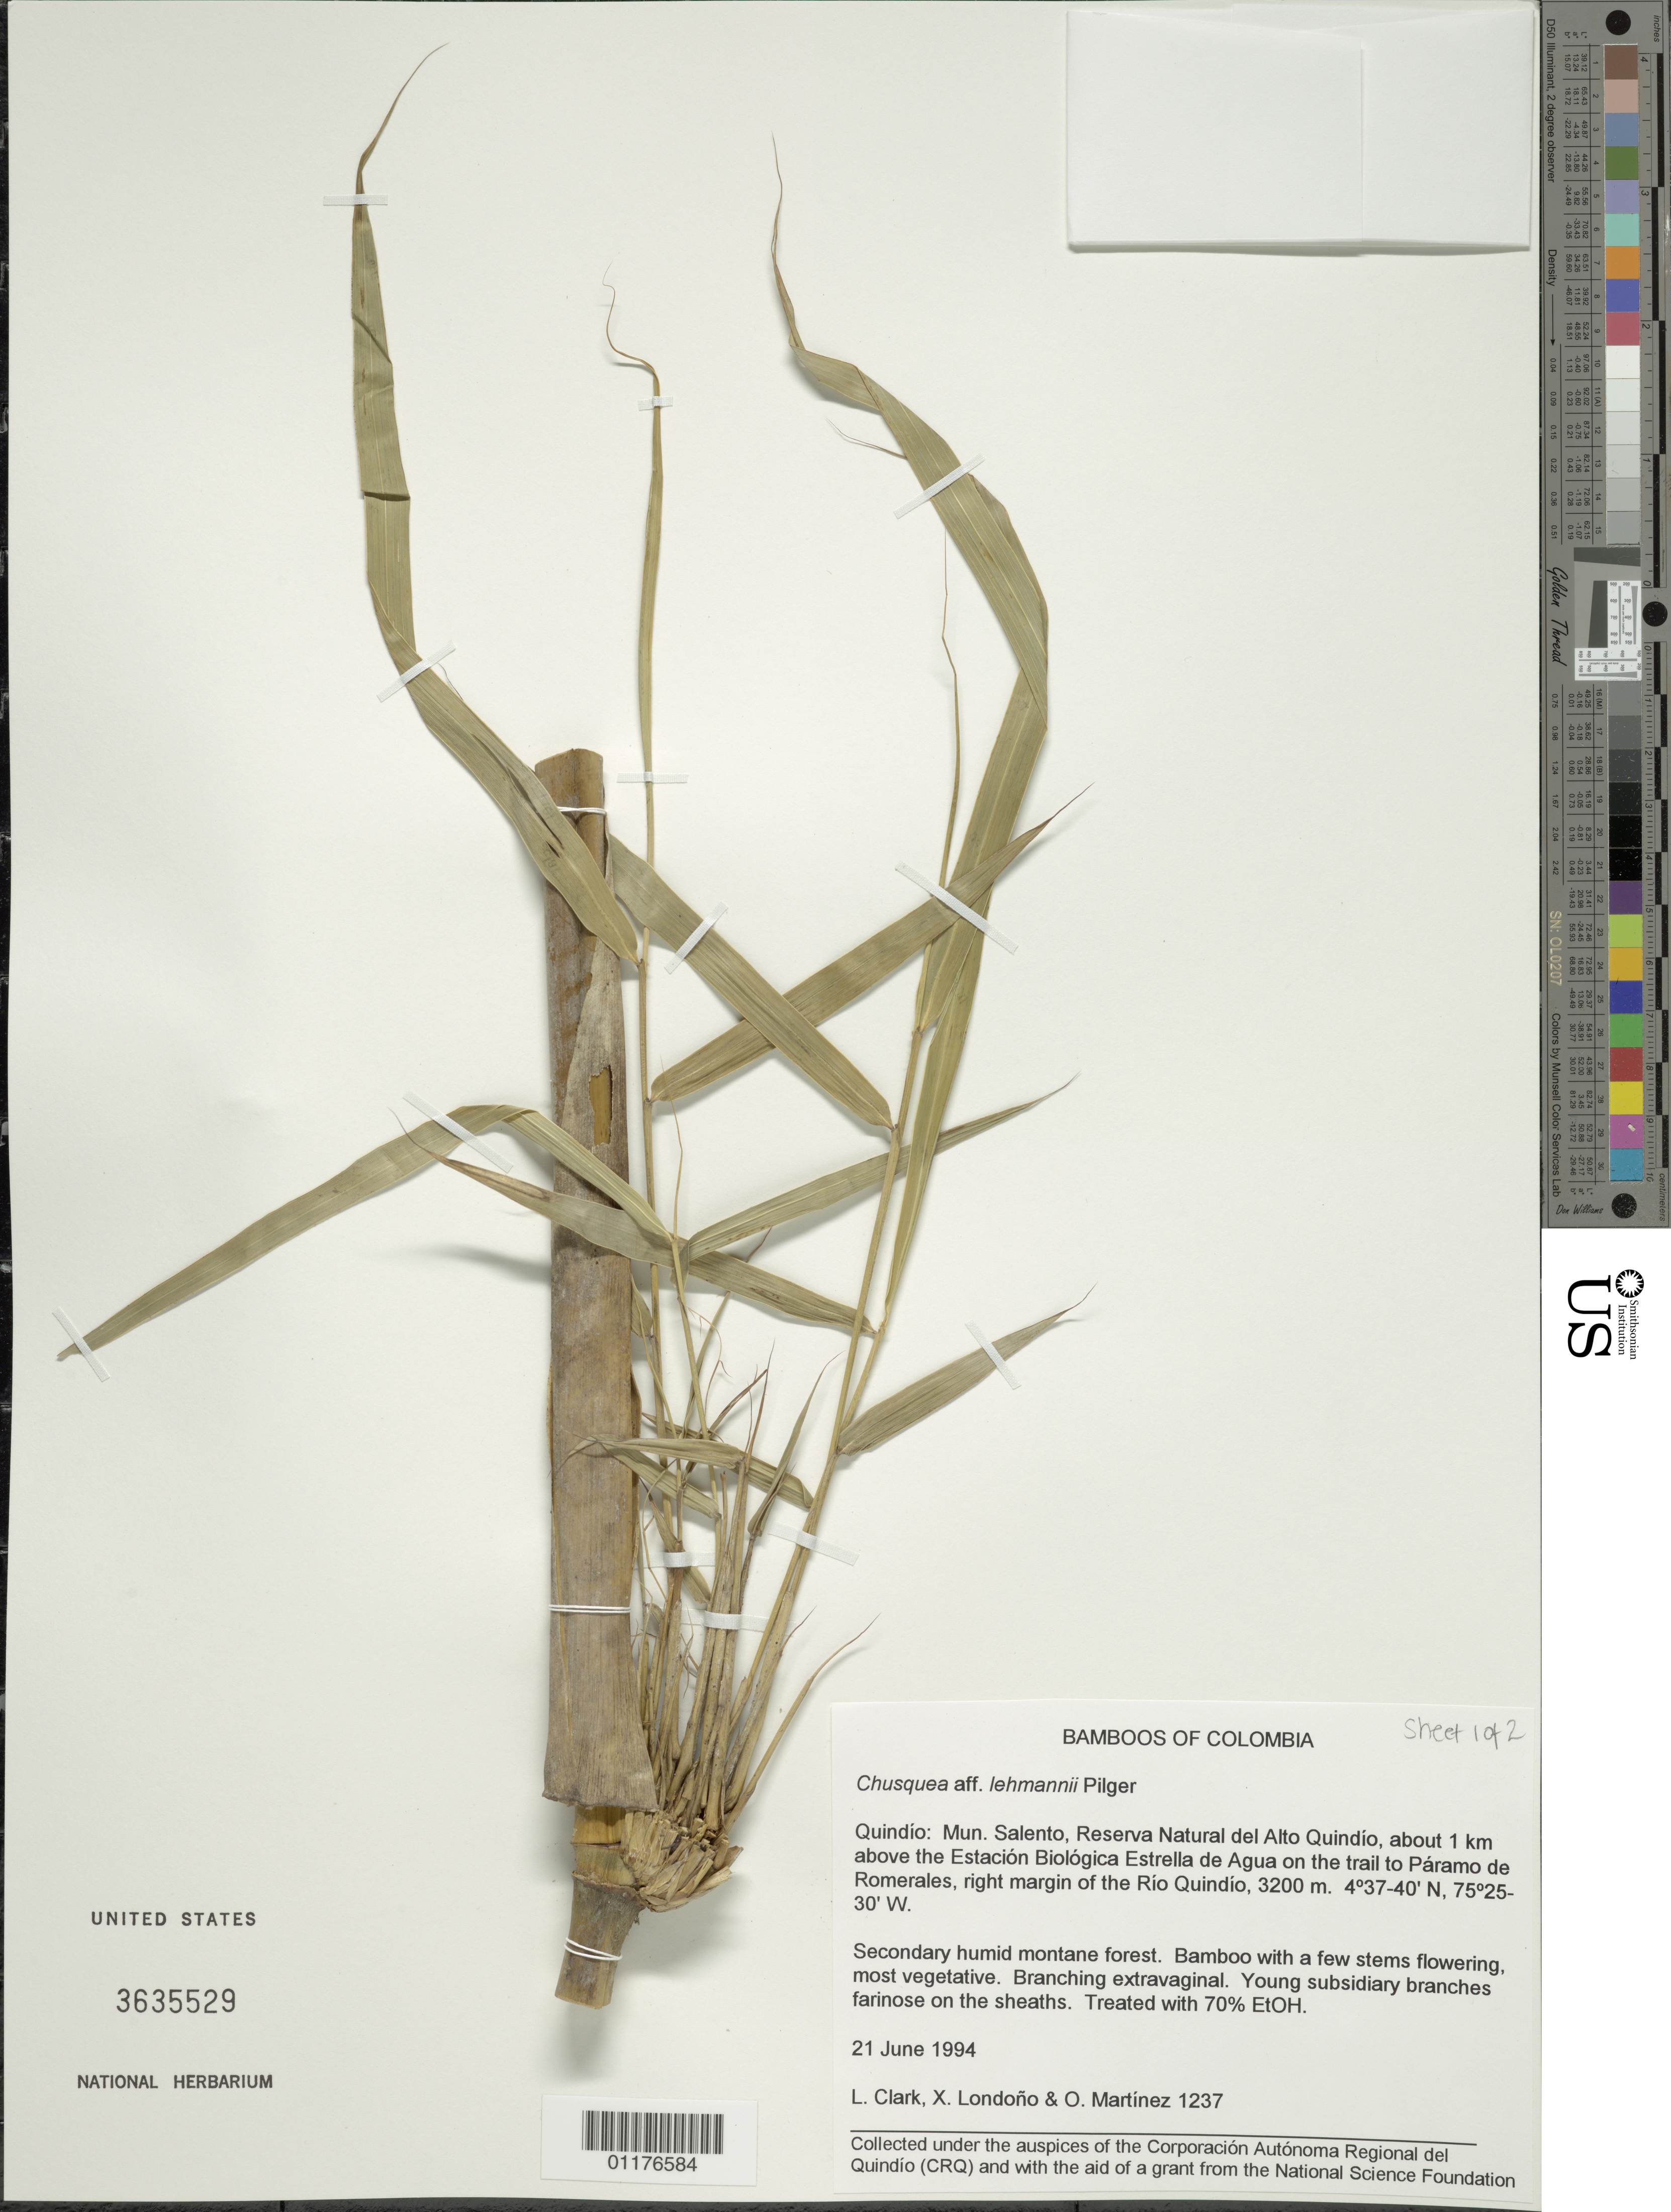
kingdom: Plantae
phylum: Tracheophyta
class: Liliopsida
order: Poales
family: Poaceae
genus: Chusquea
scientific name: Chusquea lehmannii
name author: Pilg.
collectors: L. G. Clark, X. Londoño & O. Martínez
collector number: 1237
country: Colombia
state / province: Quindío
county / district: Salento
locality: Reserva Natural de Alto Quindio, above the Estacion Biologica Estrella de Aqua on the trail to Paramo de Romerales, right margin of the Rio Quindio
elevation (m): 3200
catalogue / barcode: US 3635529